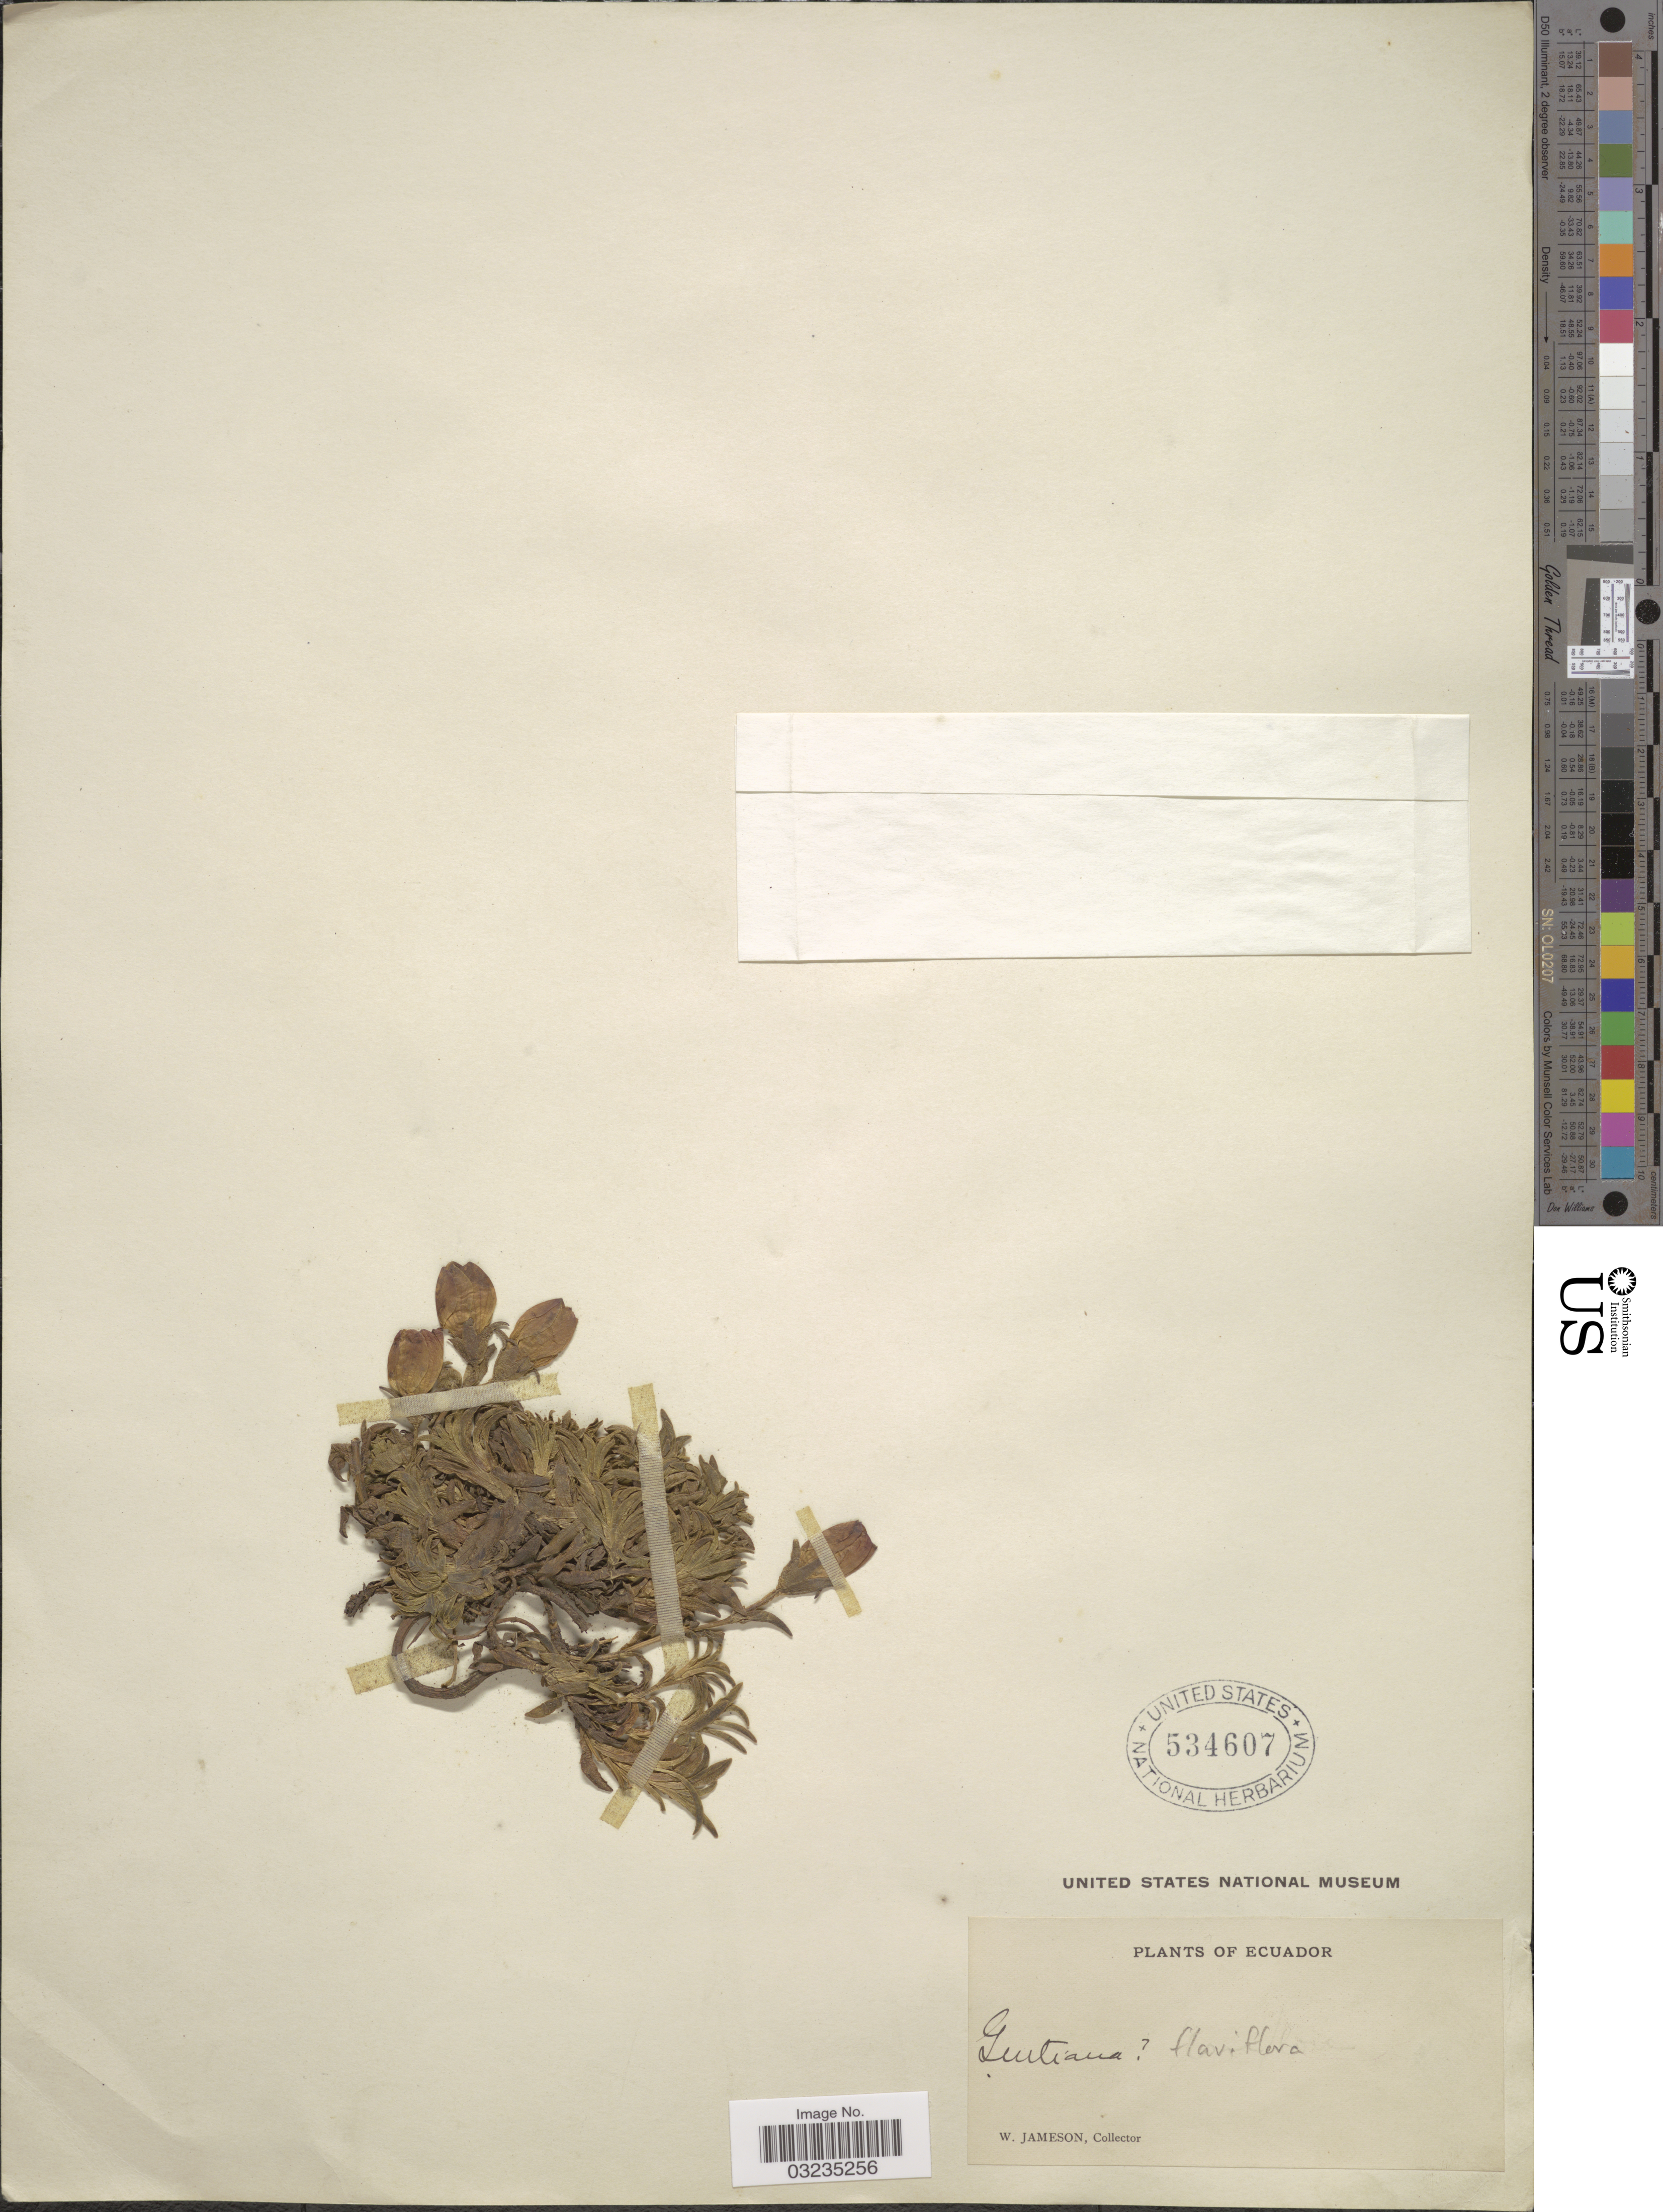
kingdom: Plantae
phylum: Tracheophyta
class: Magnoliopsida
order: Gentianales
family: Gentianaceae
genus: Gentiana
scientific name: Gentiana flaviflora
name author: (Griseb.) Gilg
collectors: W. Jameson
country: Ecuador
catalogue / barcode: US 534607